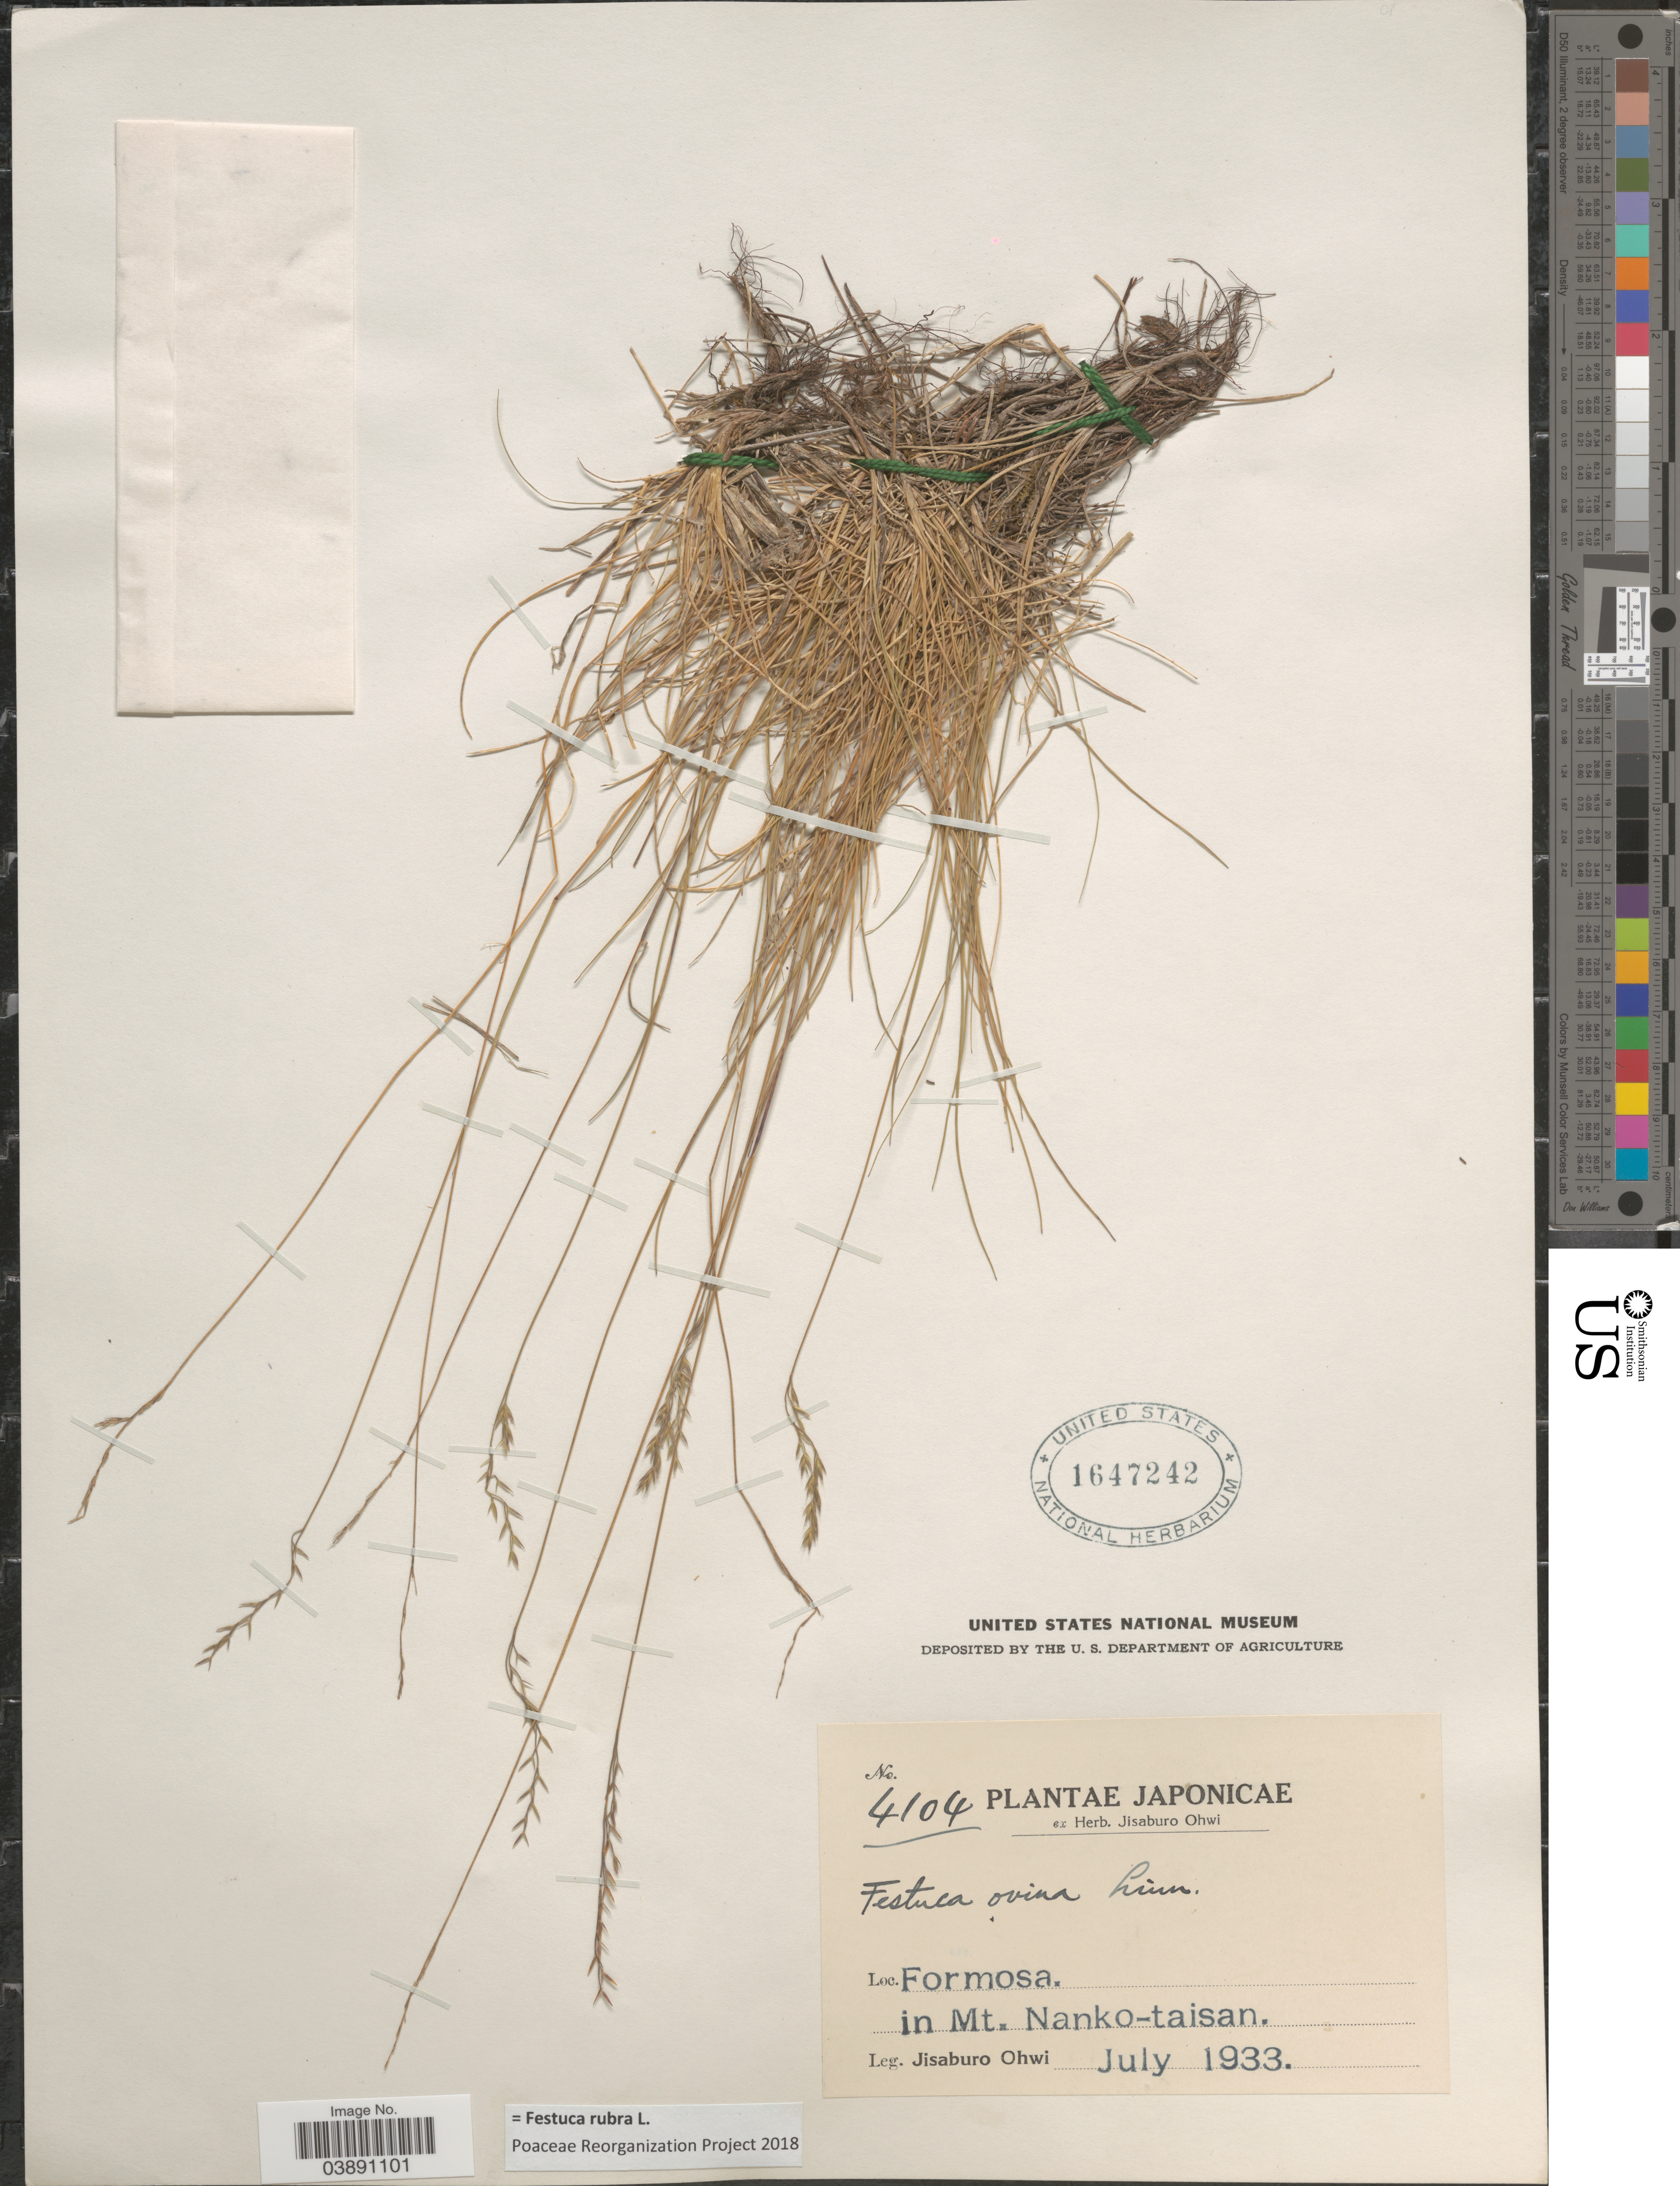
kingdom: Plantae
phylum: Tracheophyta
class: Liliopsida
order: Poales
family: Poaceae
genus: Festuca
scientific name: Festuca rubra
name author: L.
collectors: J. Ohwi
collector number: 4104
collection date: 1933-07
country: Japan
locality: Formosa in Mt. Nanko-taisan.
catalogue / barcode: US 1647242